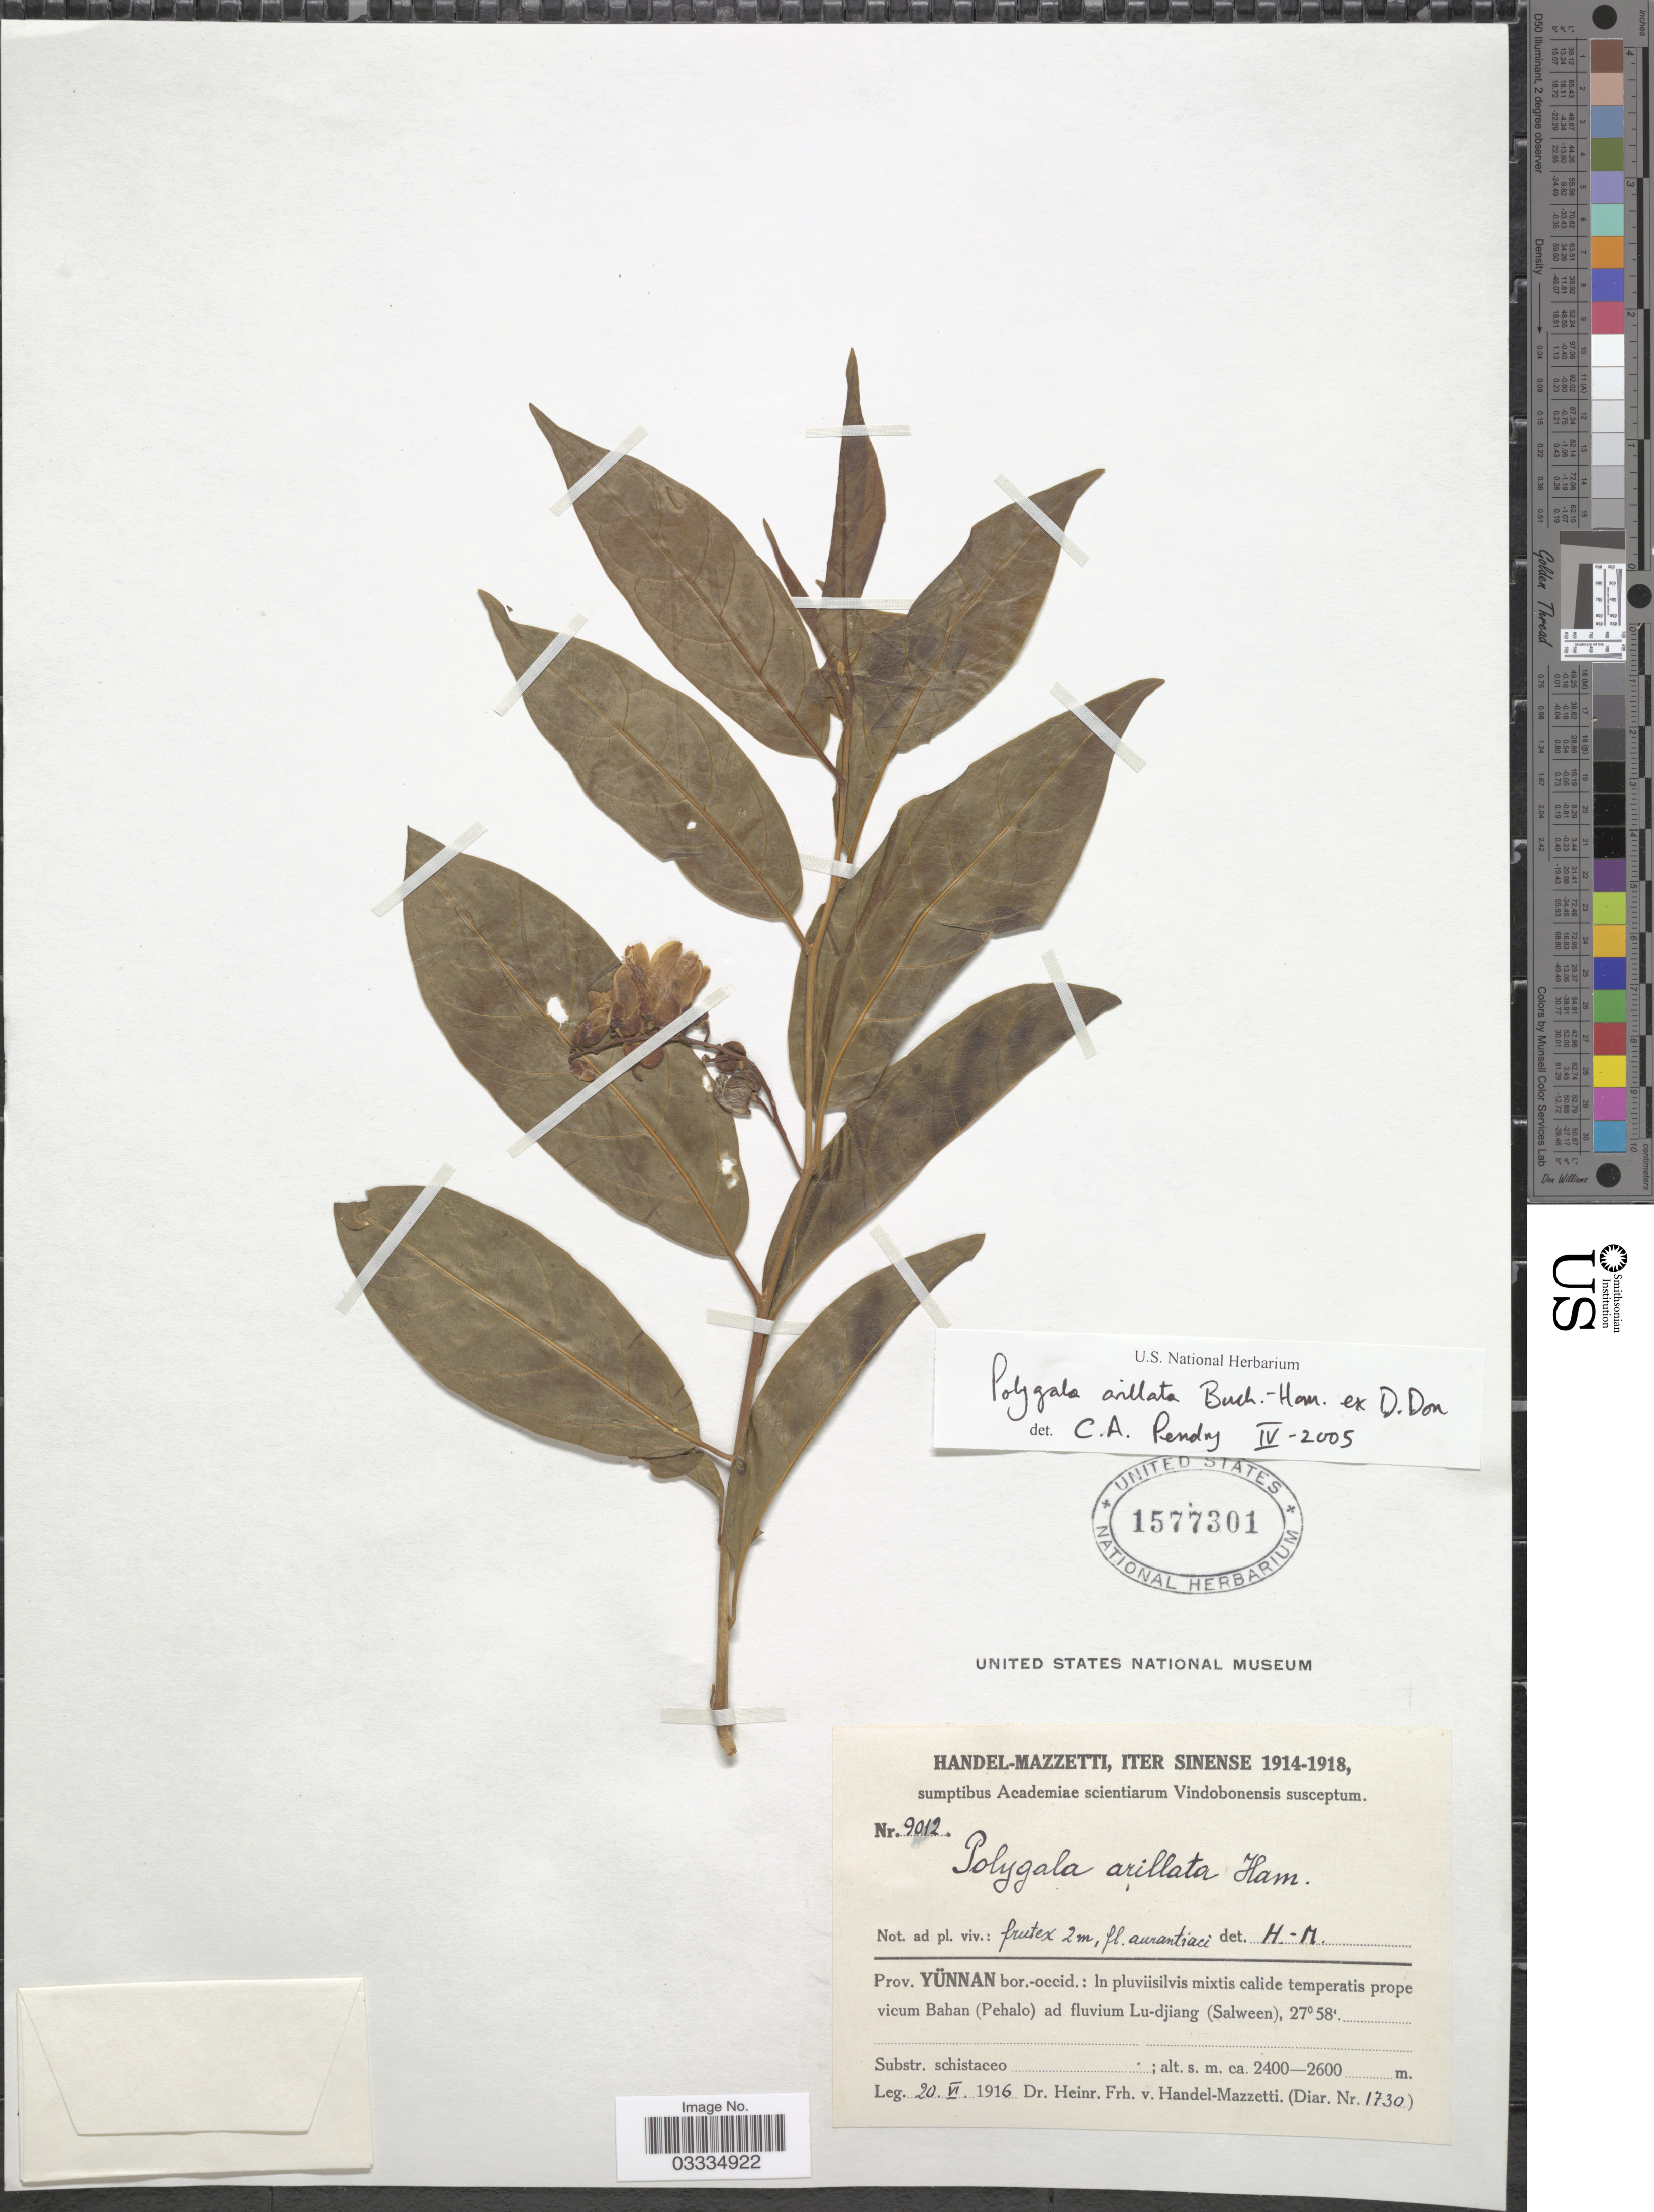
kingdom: Plantae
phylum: Tracheophyta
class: Magnoliopsida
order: Fabales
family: Polygalaceae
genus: Polygala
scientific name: Polygala arillata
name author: Buch.-Ham. ex D. Don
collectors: H. Handel-Mazzetti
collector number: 9012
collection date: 1916-06-20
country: China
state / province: Yunnan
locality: Prov. Yünnan bor.-occid.: In pluviisilvis mixtis calide temperatis prope vicum Bahan (Pehalo) ad fluvium Lu-djiang (Salwen).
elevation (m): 2400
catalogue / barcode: US 1577301